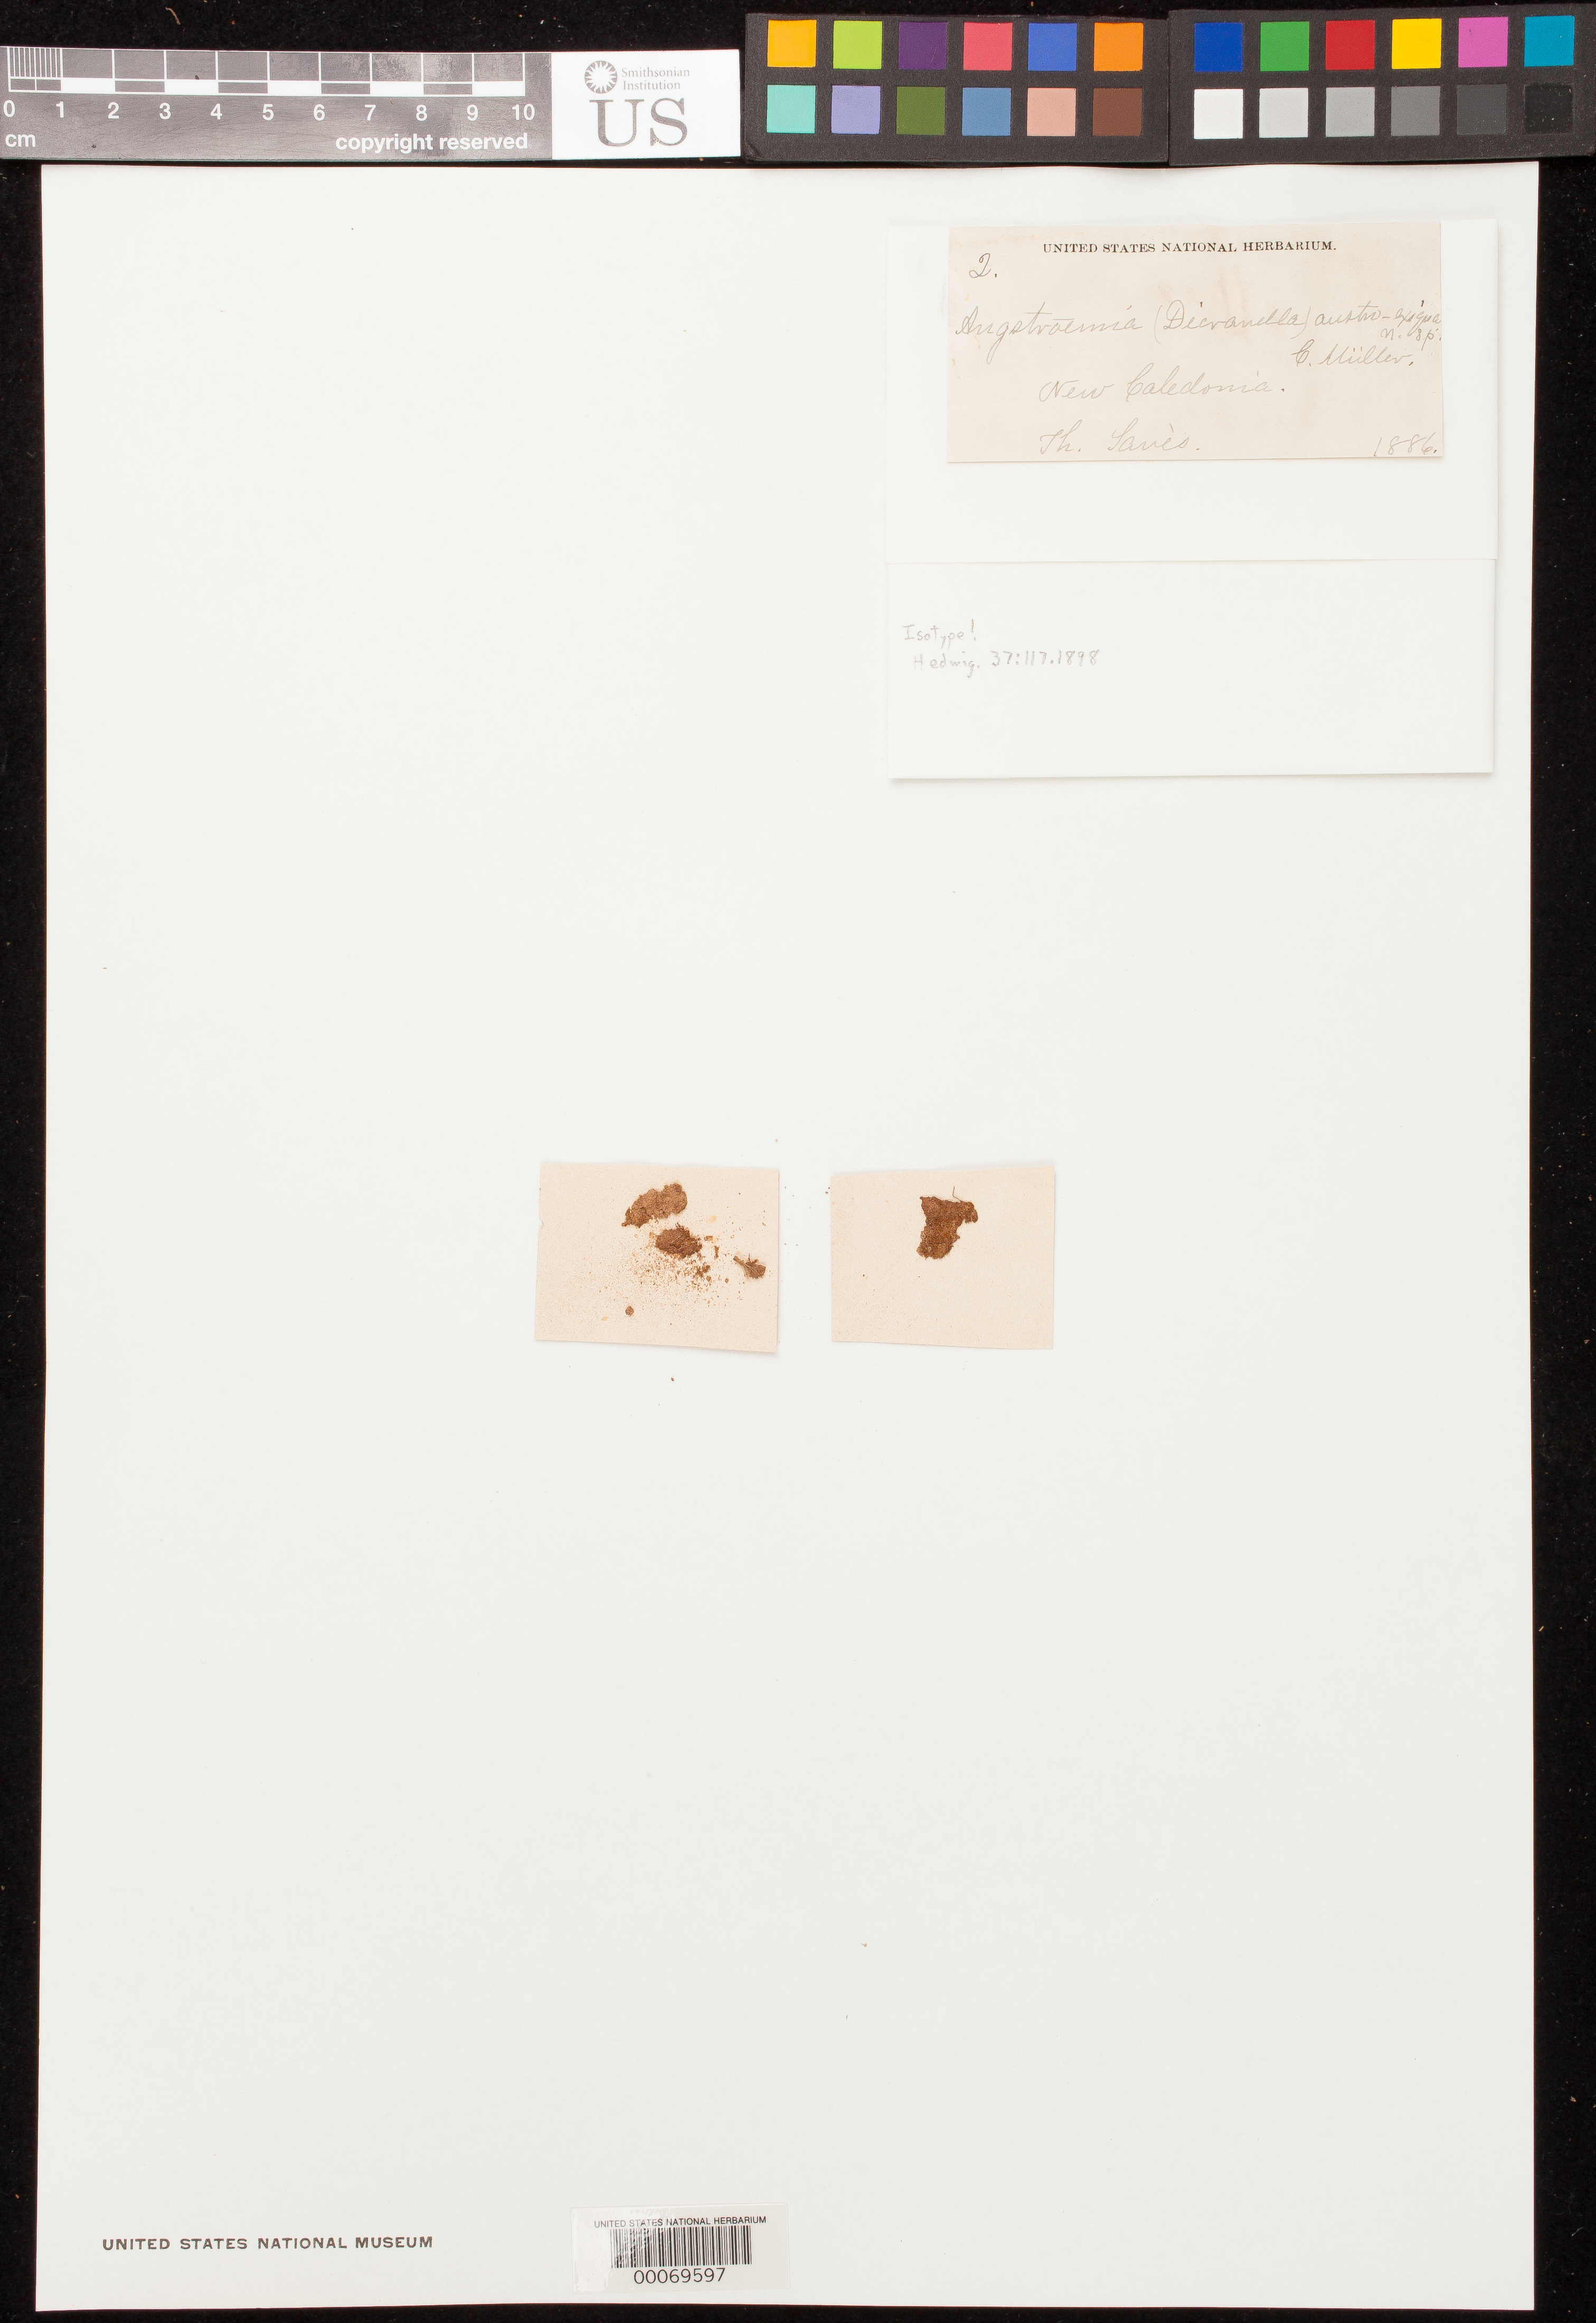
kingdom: Plantae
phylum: Bryophyta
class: Bryopsida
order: Dicranales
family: Aongstroemiaceae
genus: Angstroemia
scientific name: Angstroemia austro-exigua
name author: Müll. Hal.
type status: Isotype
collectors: T. Savies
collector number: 2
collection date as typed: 1886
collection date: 1886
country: New Caledonia